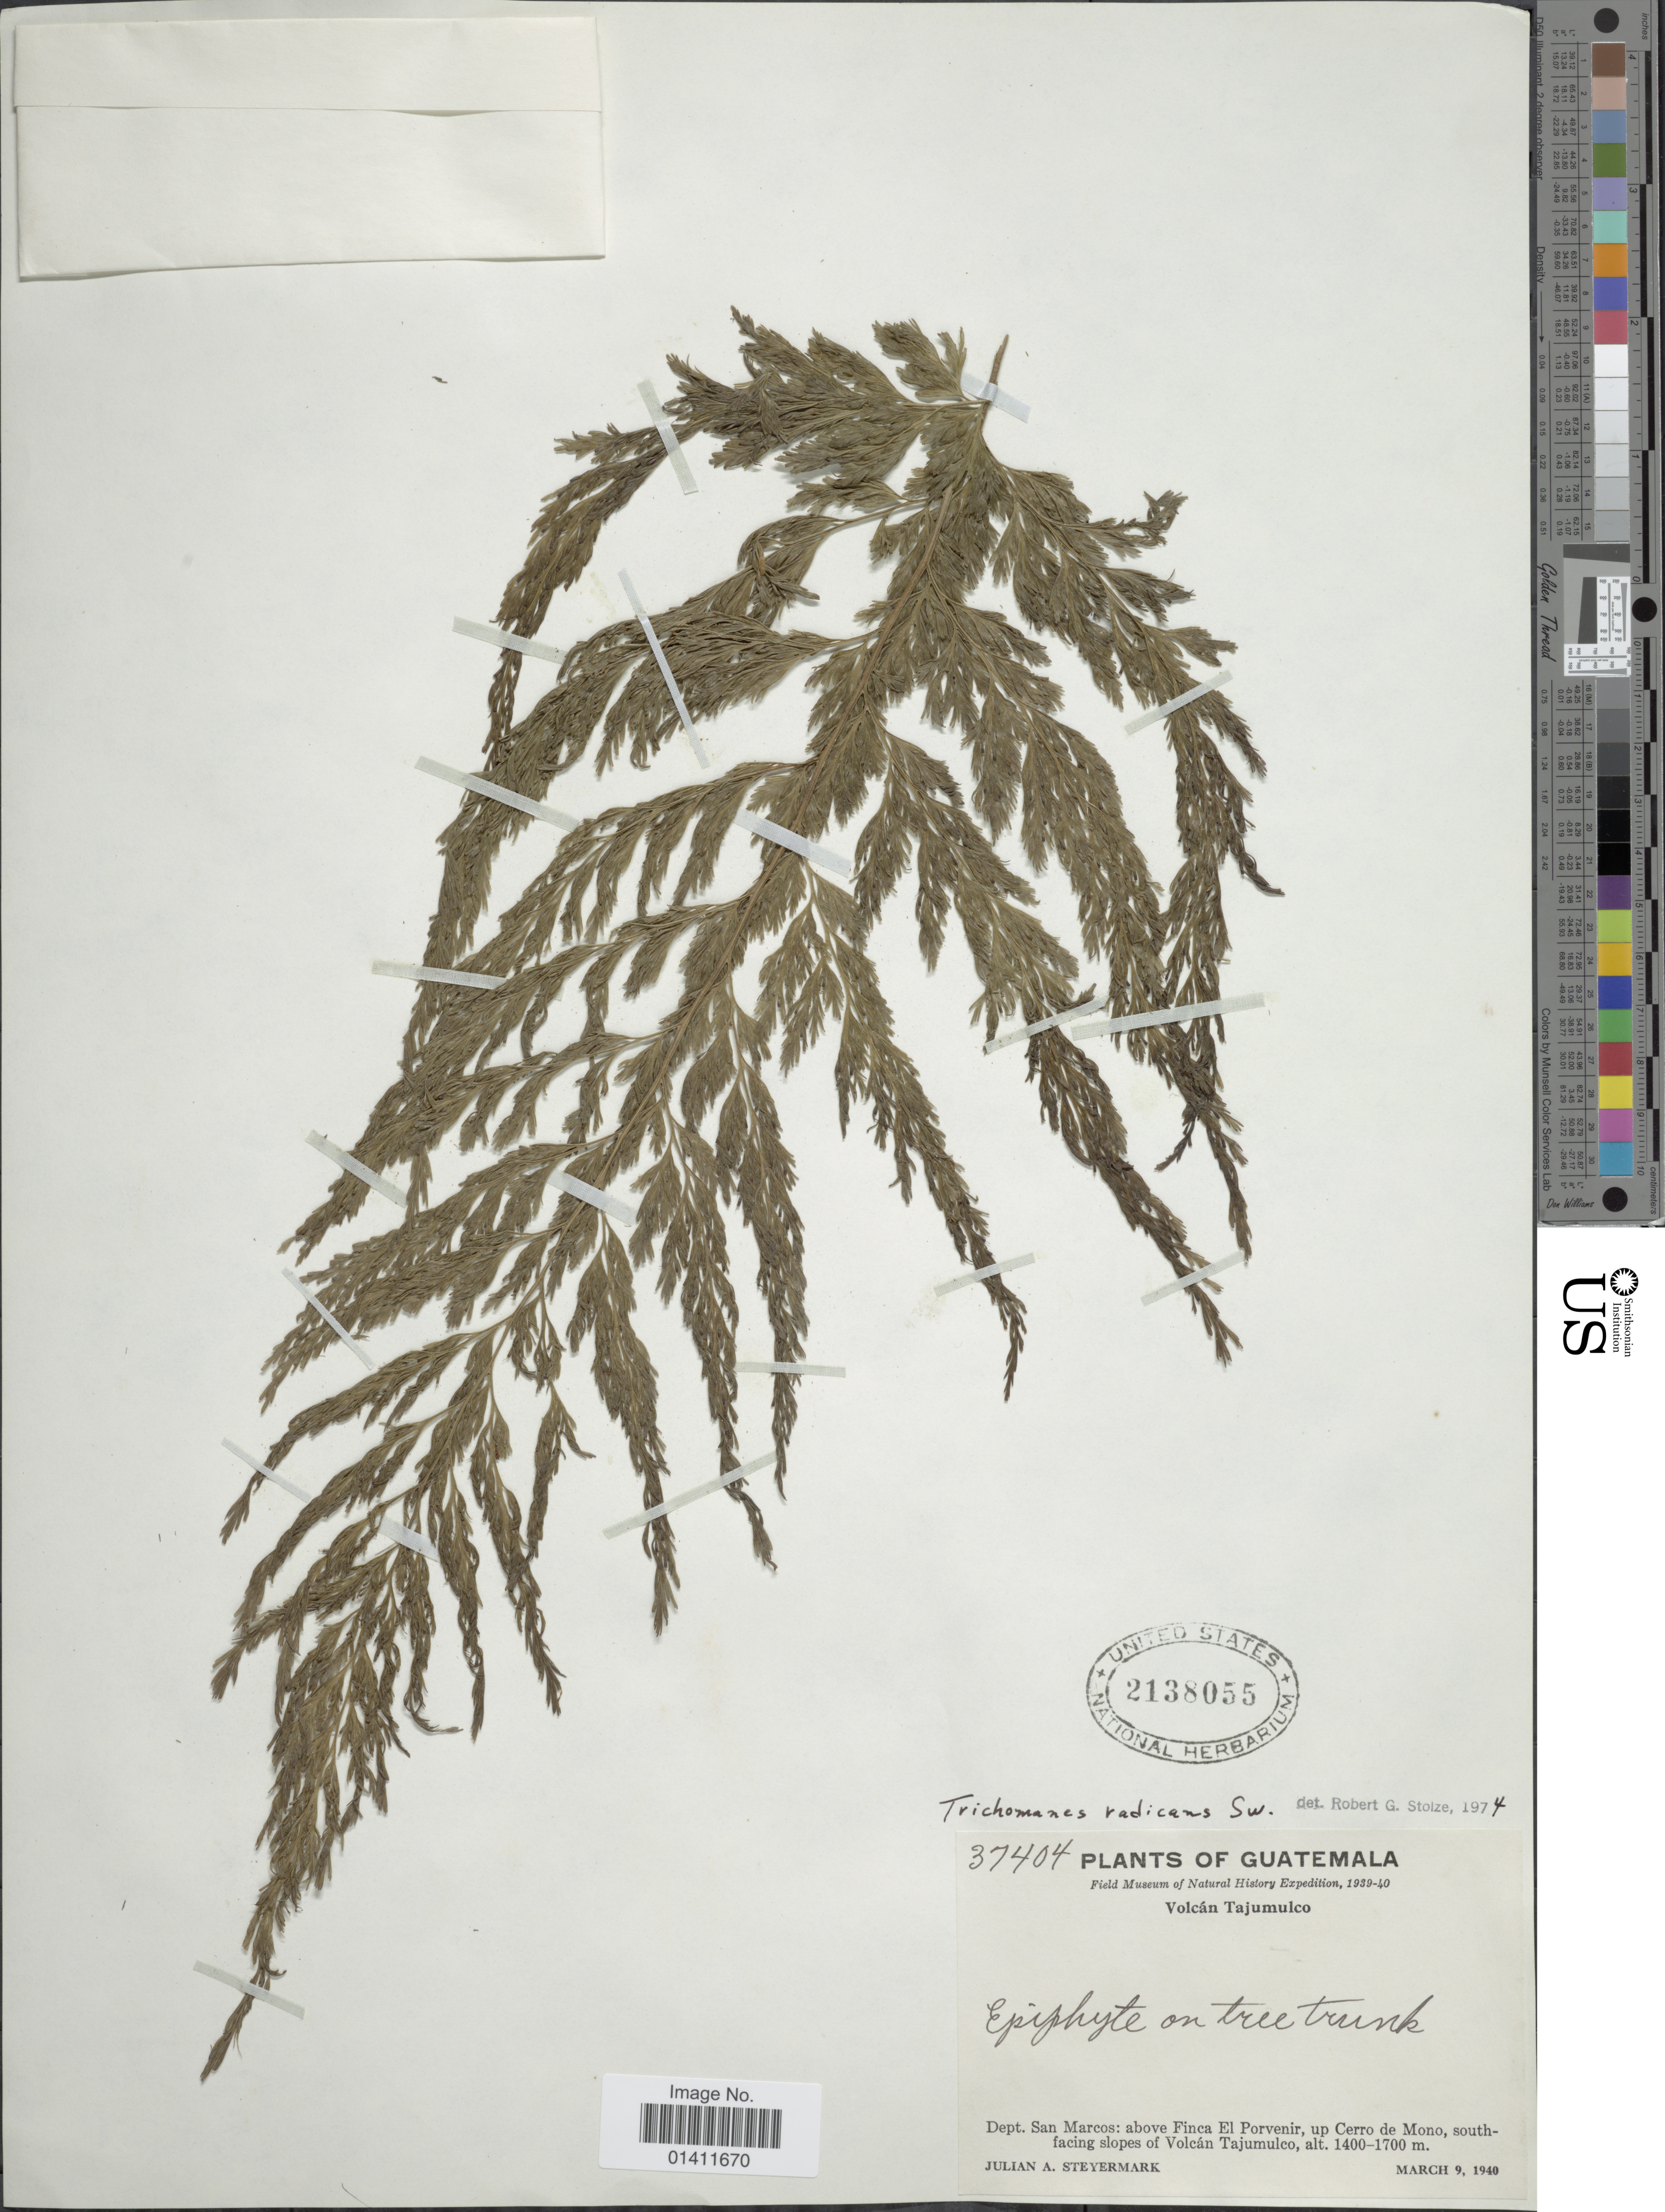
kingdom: Plantae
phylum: Tracheophyta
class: Polypodiopsida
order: Hymenophyllales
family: Hymenophyllaceae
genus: Vandenboschia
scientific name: Vandenboschia radicans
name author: (Sw.) Copel.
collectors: J. Steyermark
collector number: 37404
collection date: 1940-03-09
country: Guatemala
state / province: San Marcos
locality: Dept. San Marcos: above Finca El Porvenir, up Cerro de Mono, southfacing slopes of Volcan Tajumulco.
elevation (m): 1400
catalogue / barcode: US 2138055